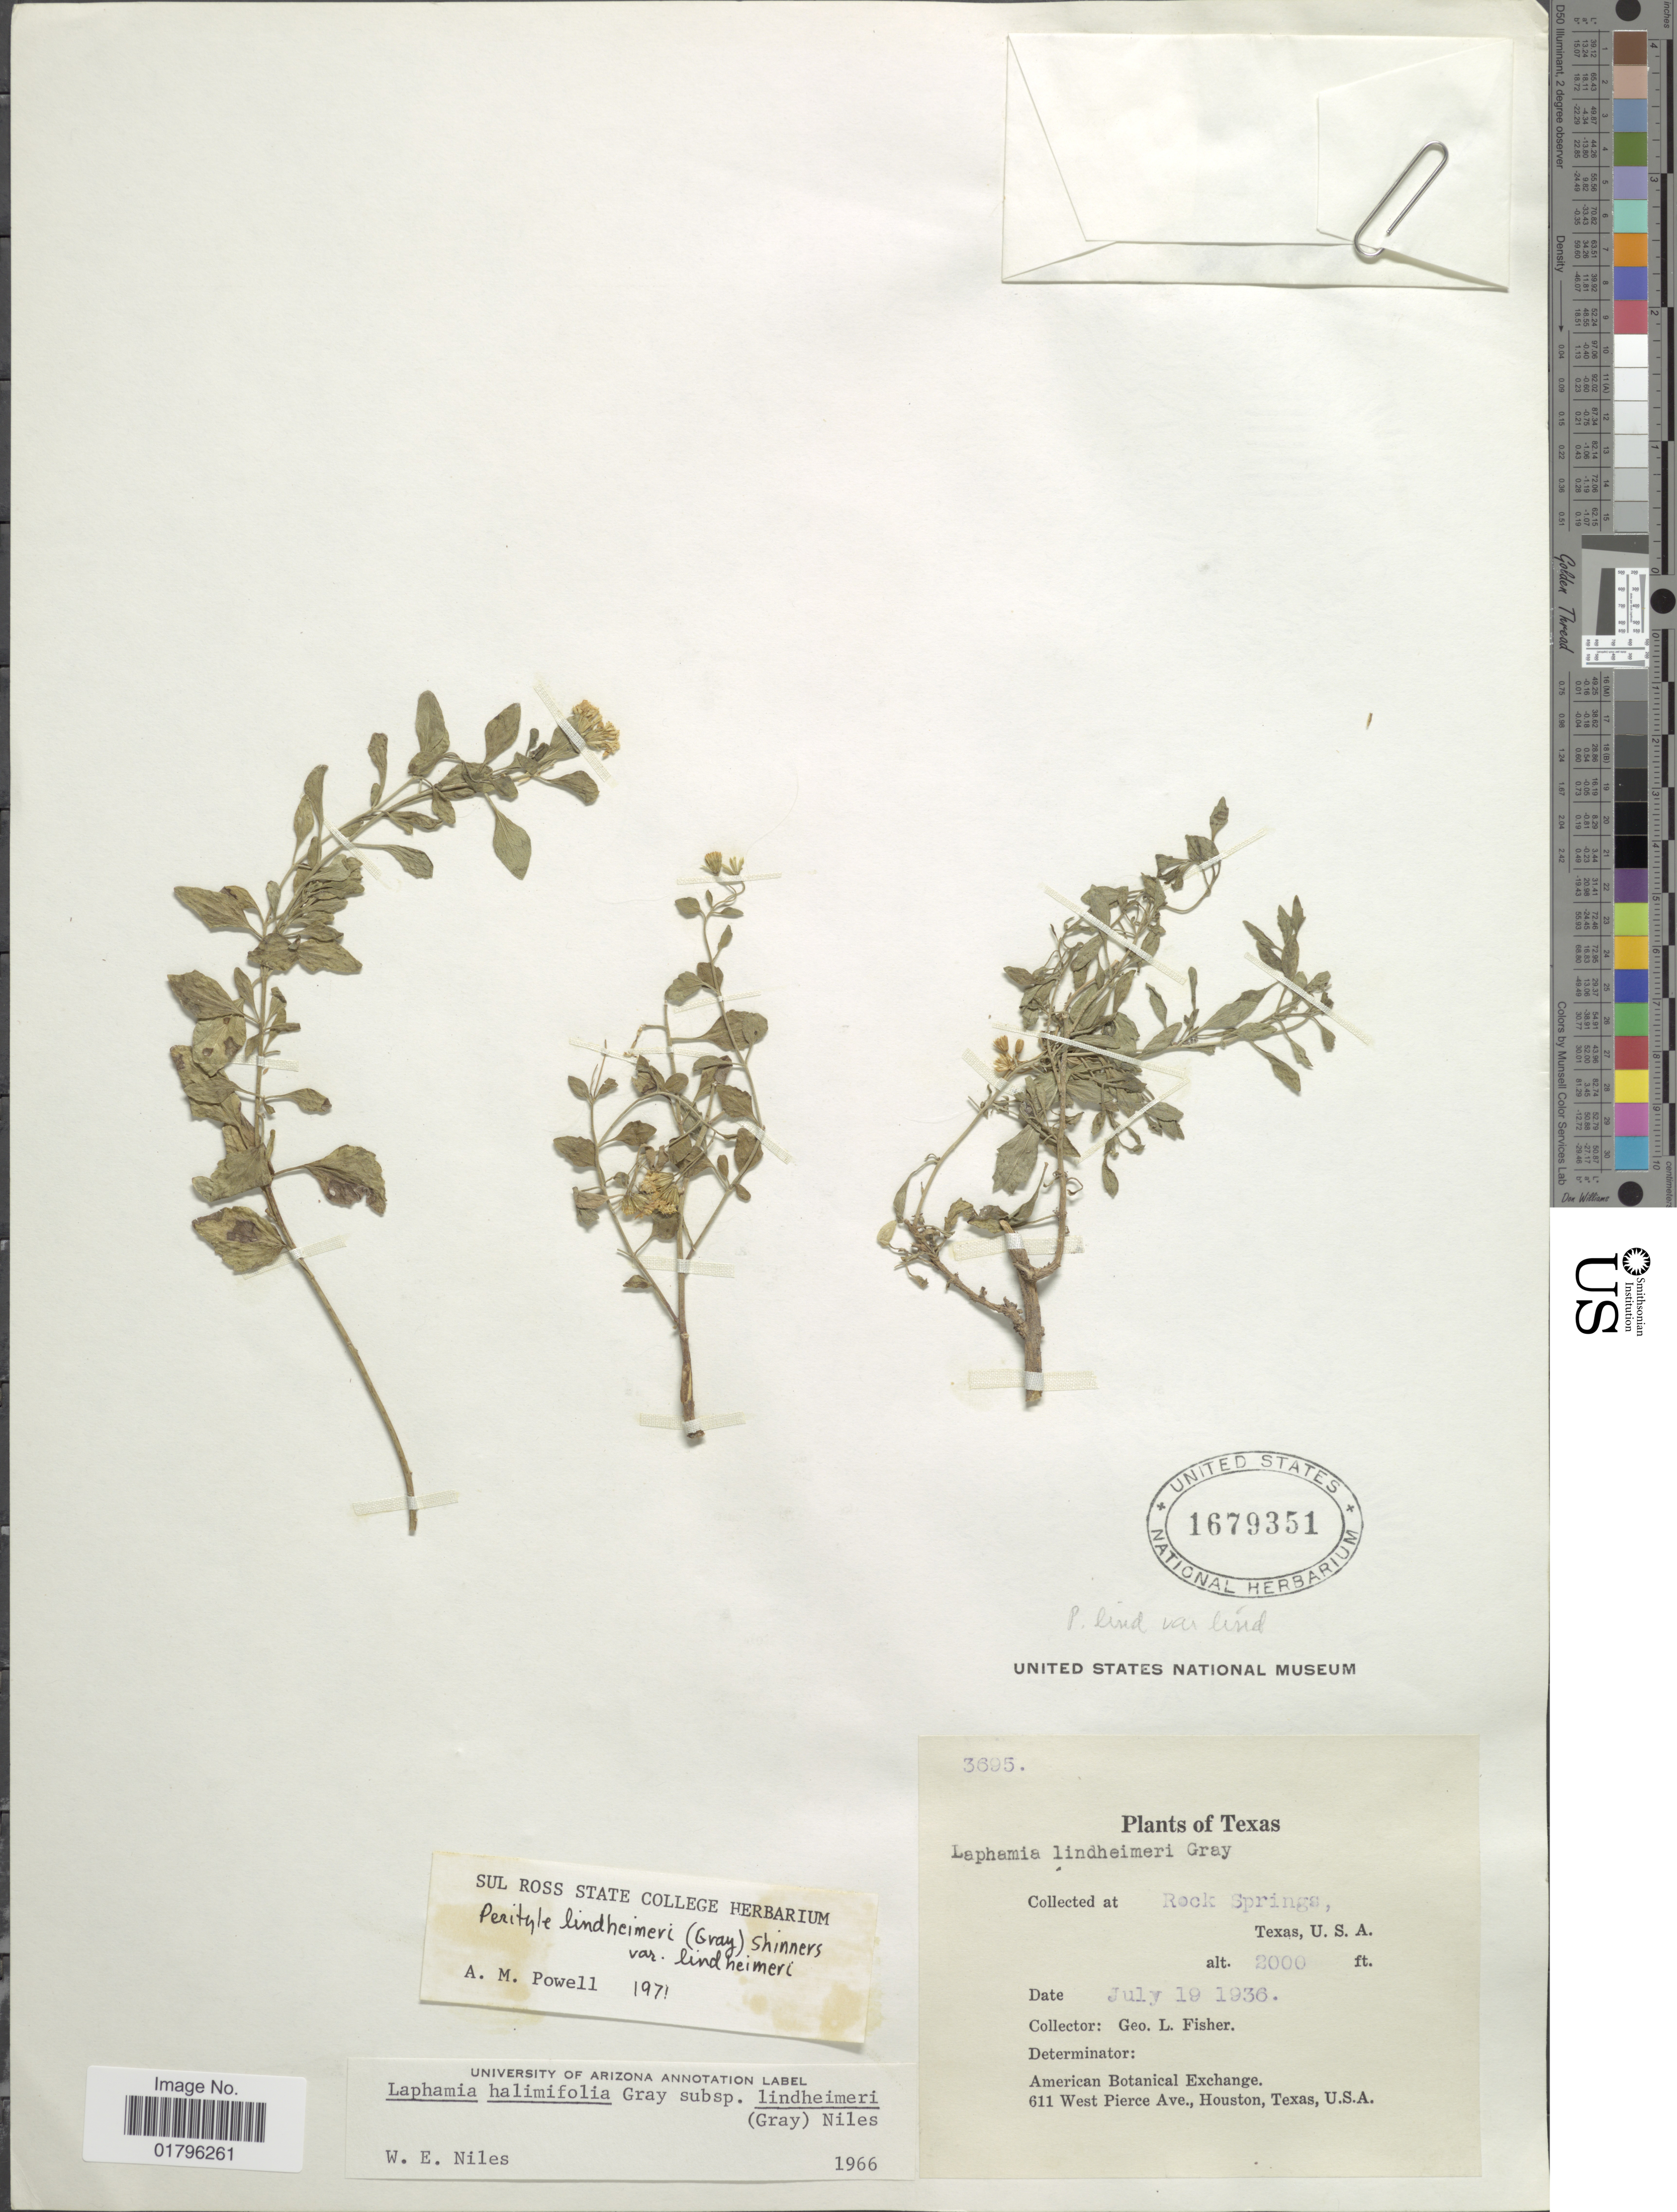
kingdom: Plantae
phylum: Tracheophyta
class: Magnoliopsida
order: Asterales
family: Asteraceae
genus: Perityle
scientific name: Perityle lindheimeri var. lindheimeri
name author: (A. Gray) Shinners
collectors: G. L. Fisher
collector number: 3695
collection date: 1936-07-19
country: United States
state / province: Texas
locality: Rock Springs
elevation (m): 610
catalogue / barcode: US 1679351